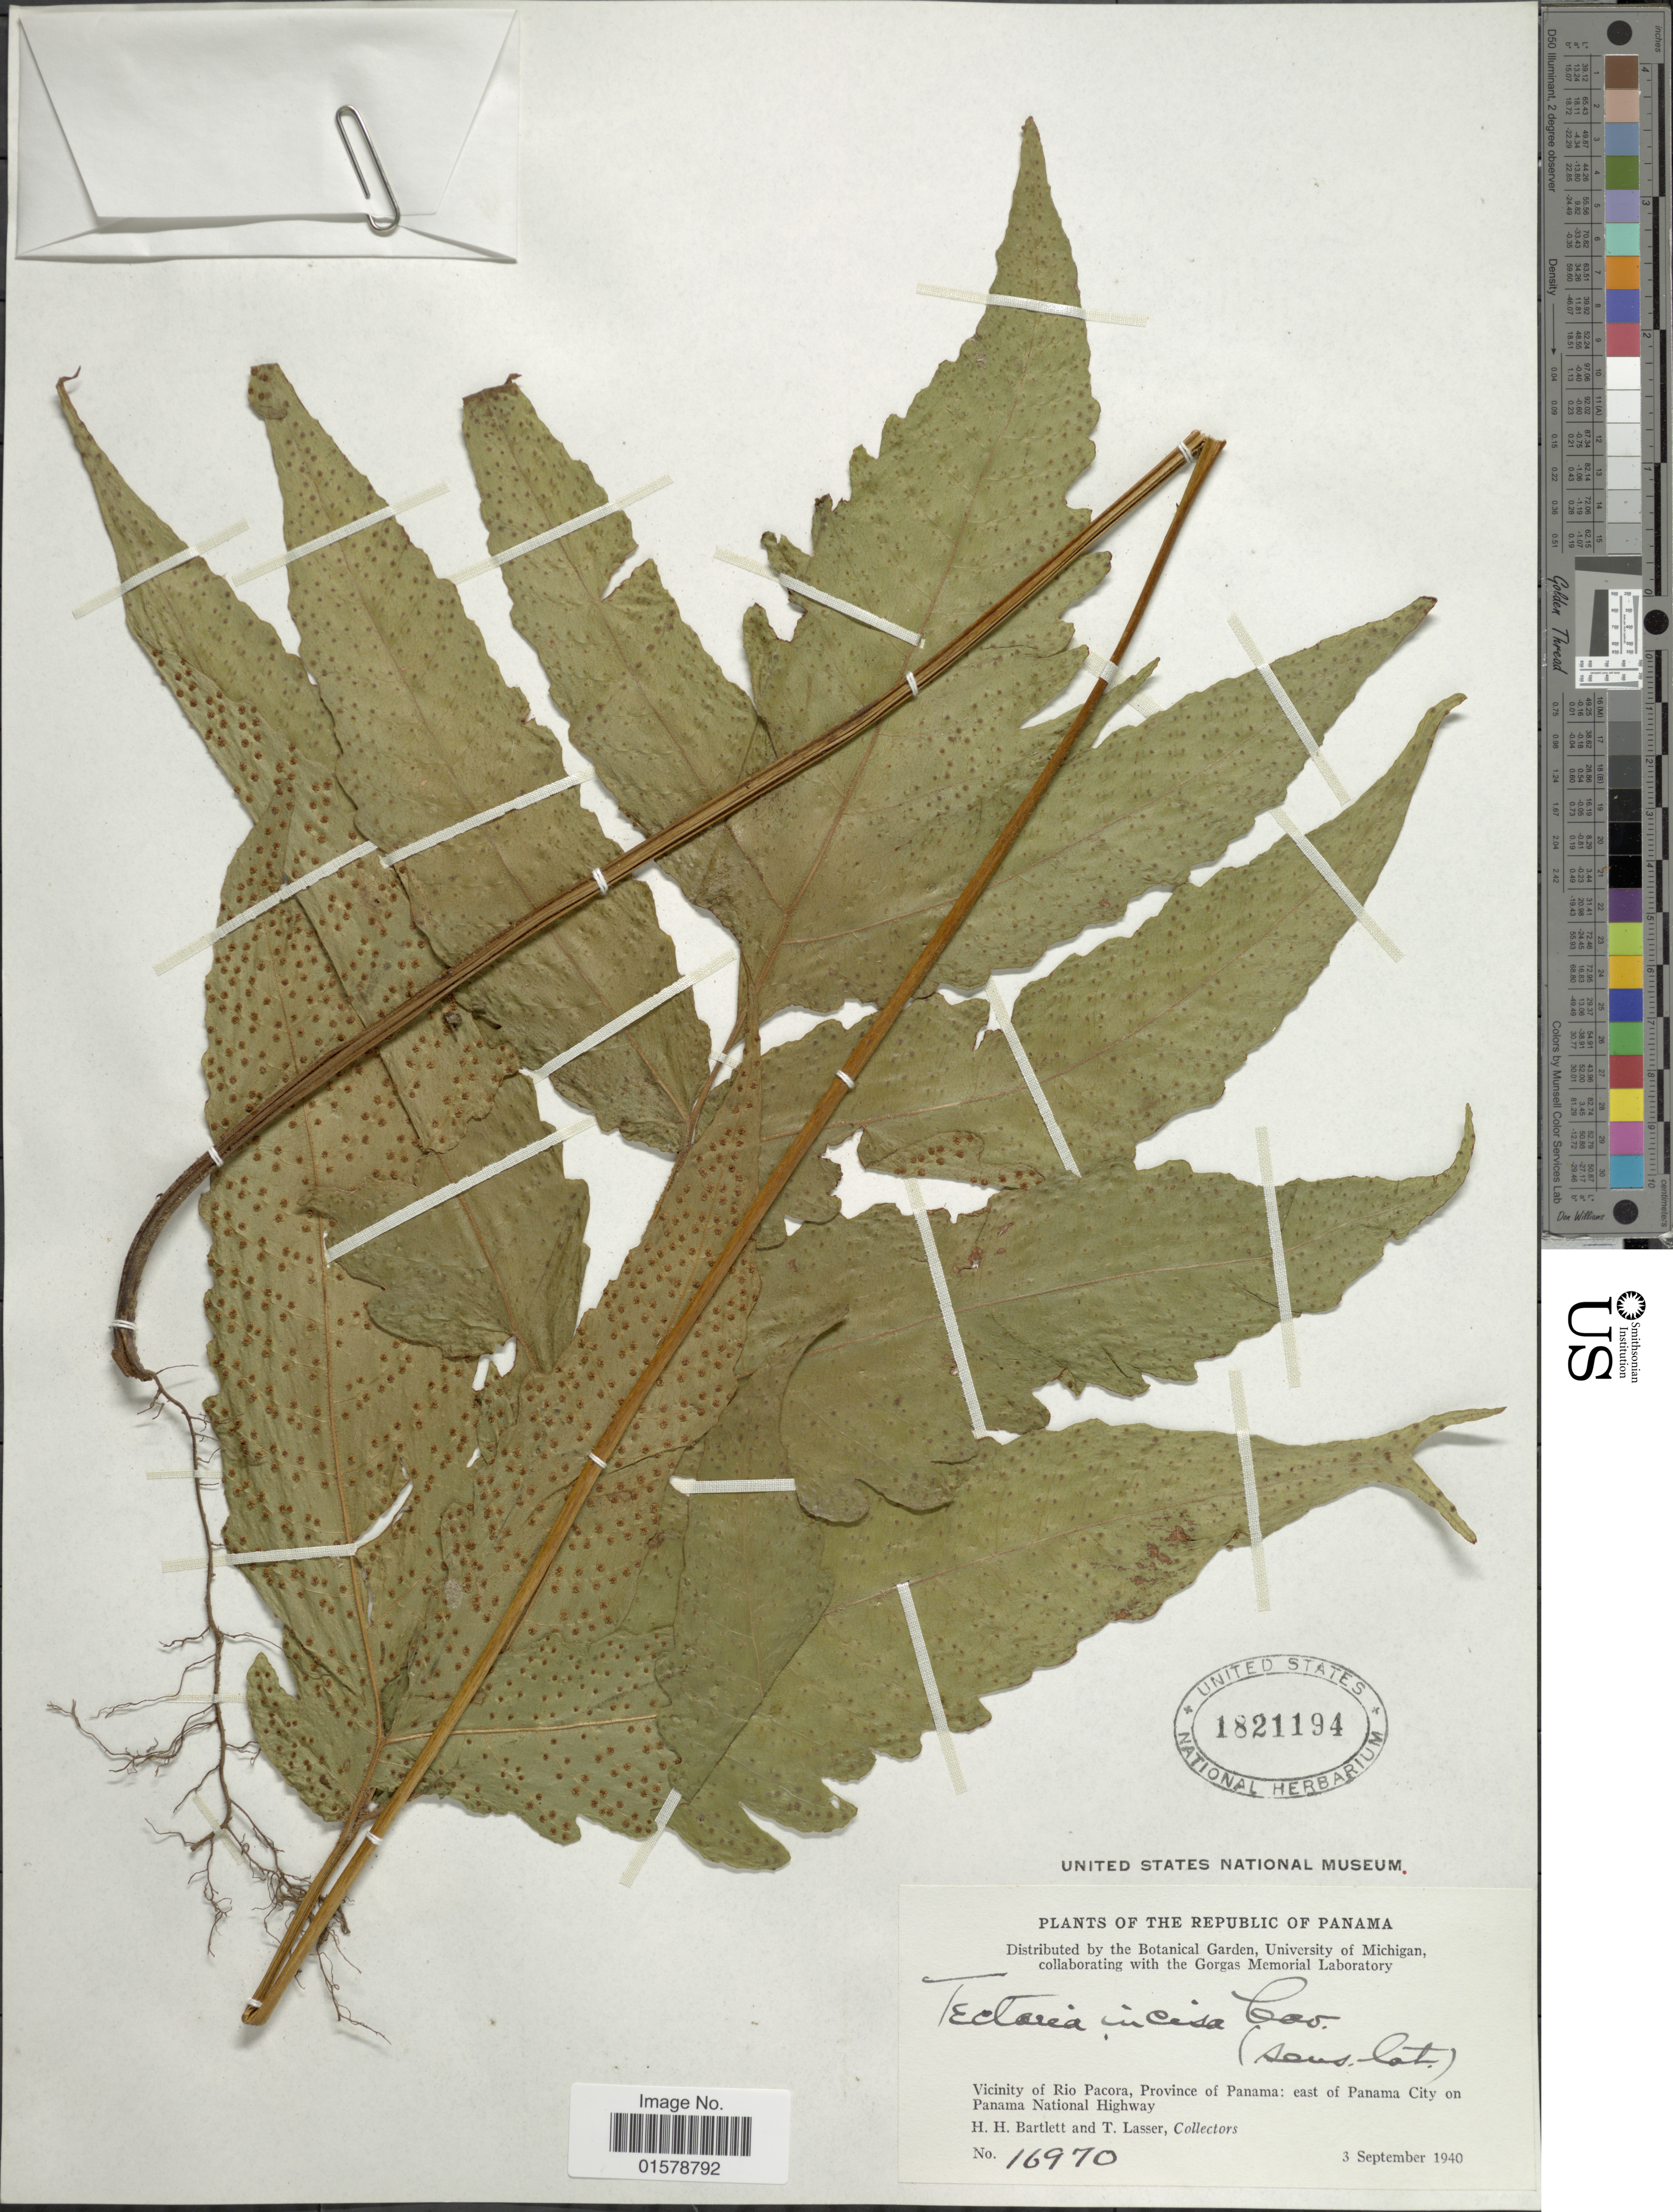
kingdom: Plantae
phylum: Tracheophyta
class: Polypodiopsida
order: Polypodiales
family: Tectariaceae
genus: Tectaria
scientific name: Tectaria pilosa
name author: (Fée) Maxon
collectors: H. H. Bartlett & T. Lasser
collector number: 16970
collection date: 1940-09-03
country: Panama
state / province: Panamá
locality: Vicinity of Rio Pacora,east of Panama City on Panama National Highway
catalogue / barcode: US 1821194